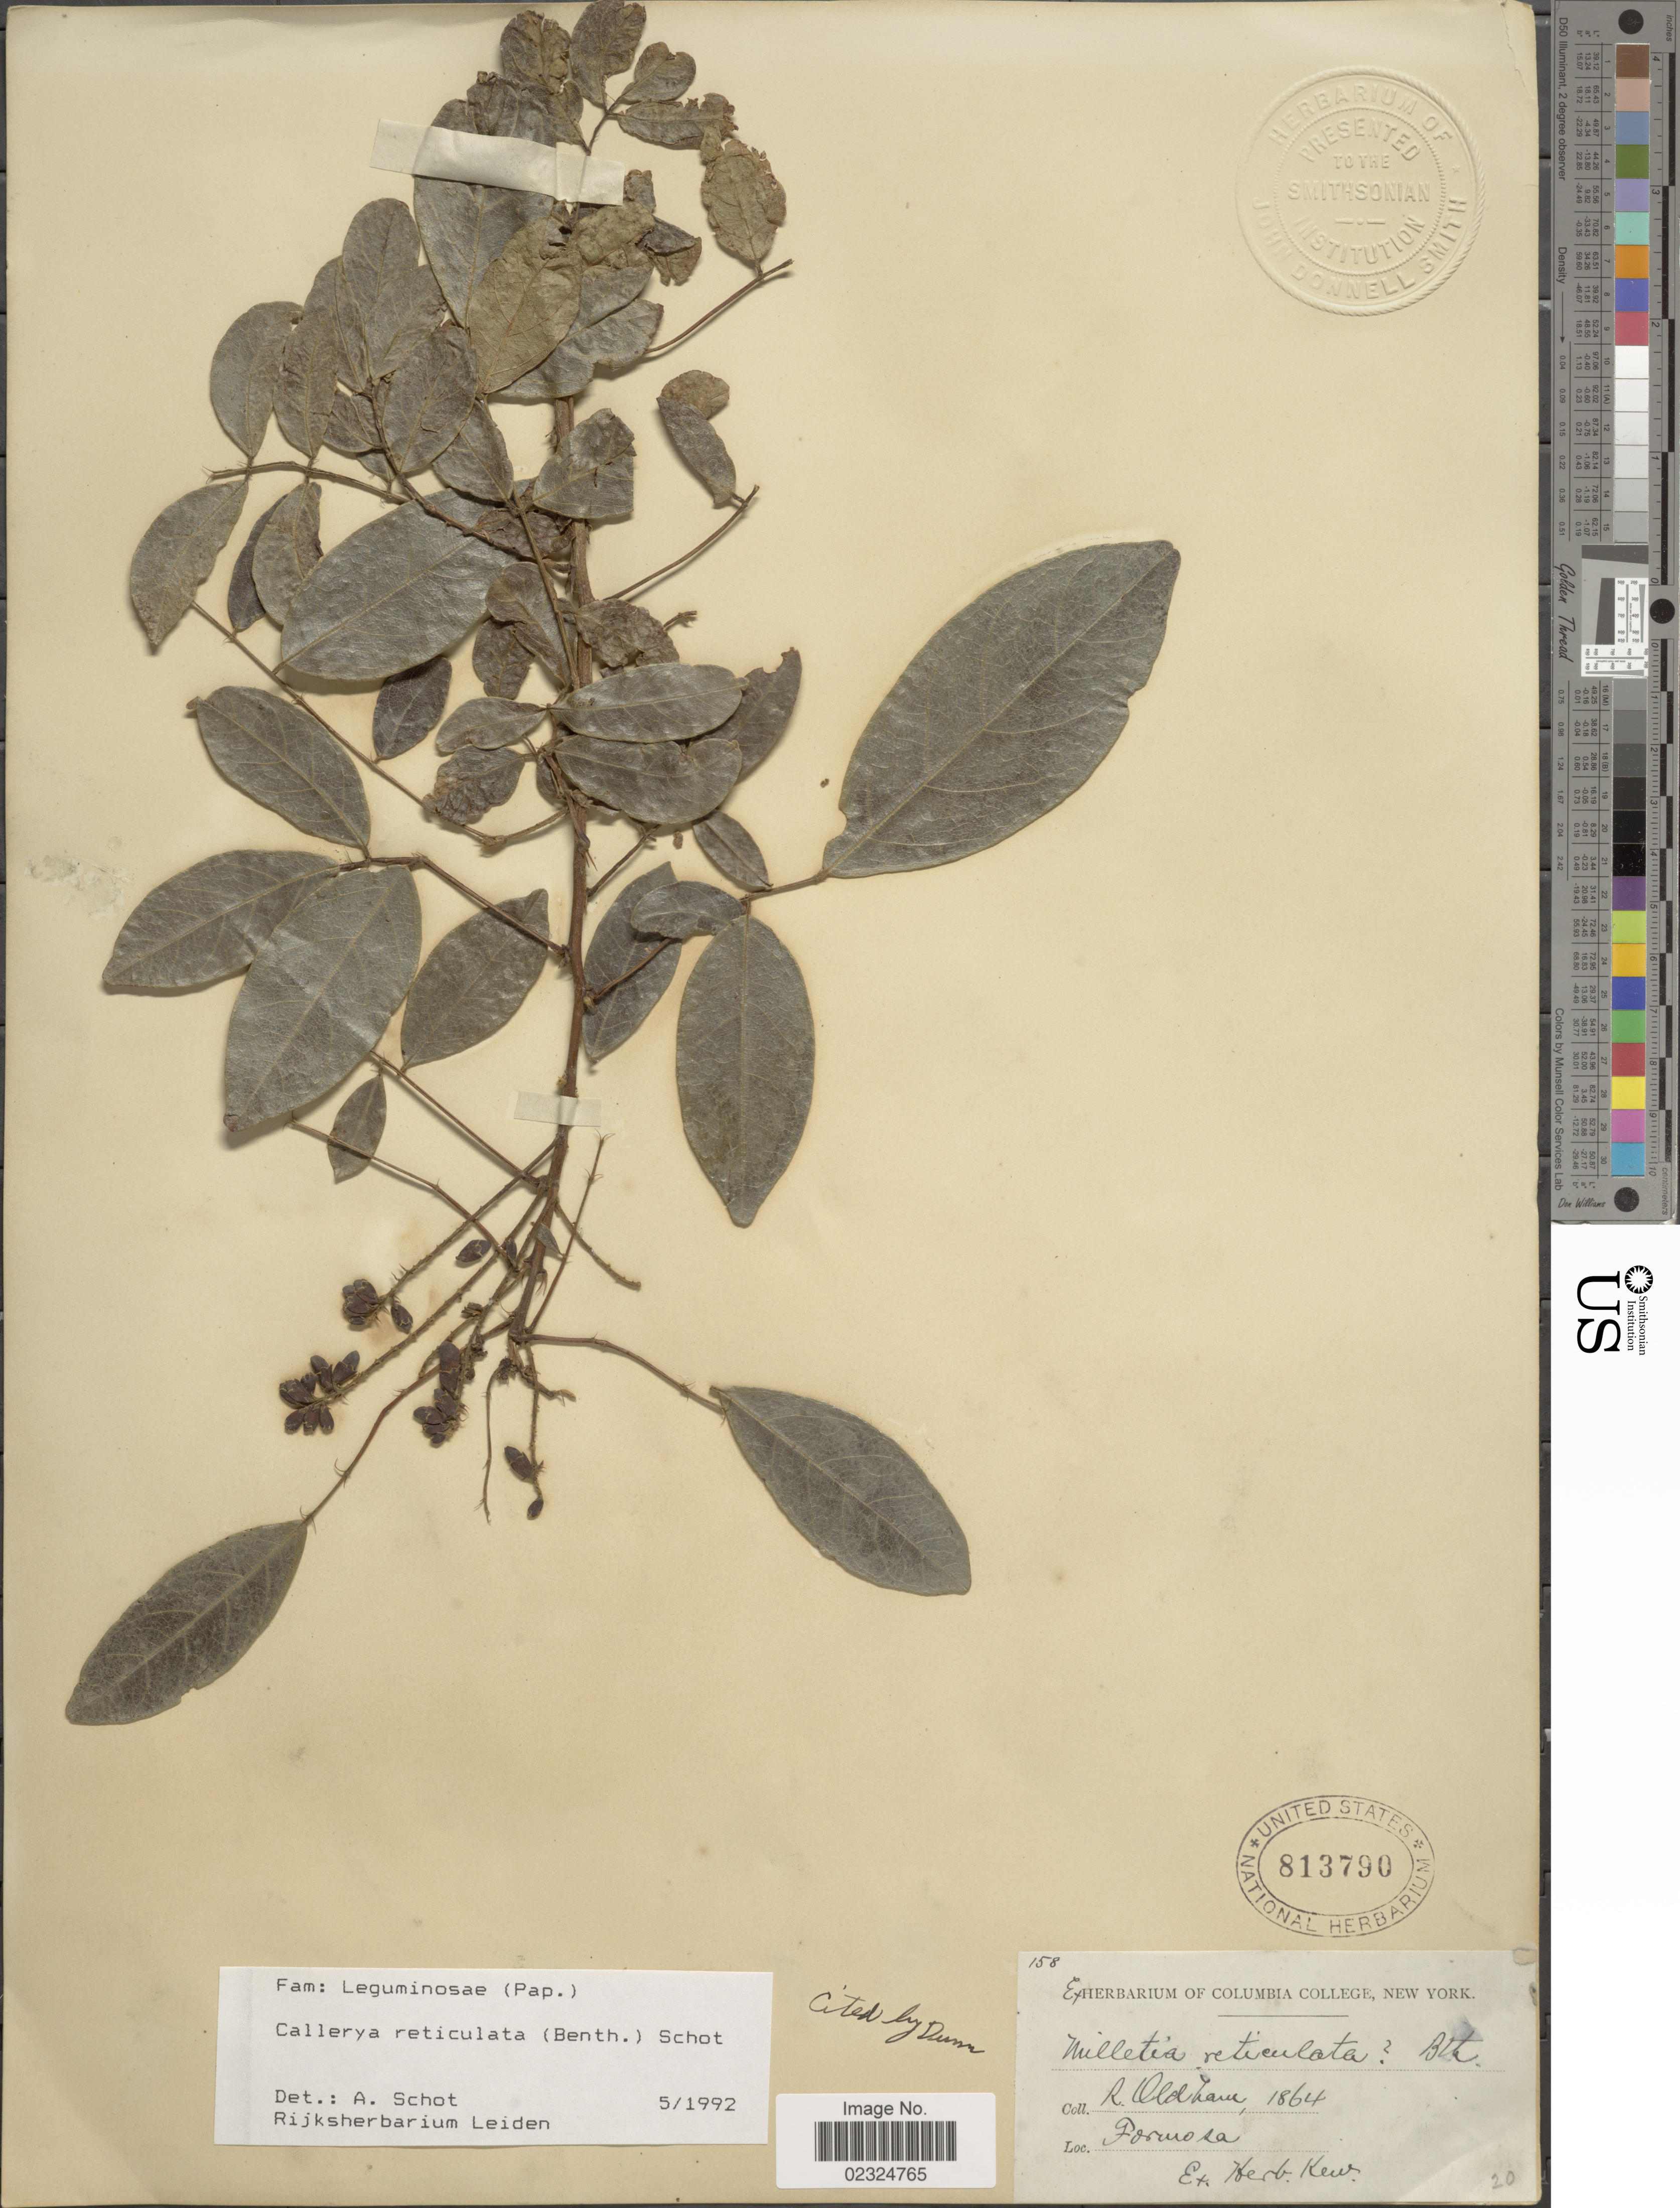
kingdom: Plantae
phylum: Tracheophyta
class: Magnoliopsida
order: Fabales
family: Fabaceae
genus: Wisteriopsis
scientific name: Wisteriopsis reticulata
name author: (Benth.) J. Compton & Schrire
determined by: Strong, Mark T., (BOT), Smithsonian Institution - National Museum of Natural History (UNITED STATES)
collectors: R. Oldham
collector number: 158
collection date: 1864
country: Taiwan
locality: Formosa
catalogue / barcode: US 813790